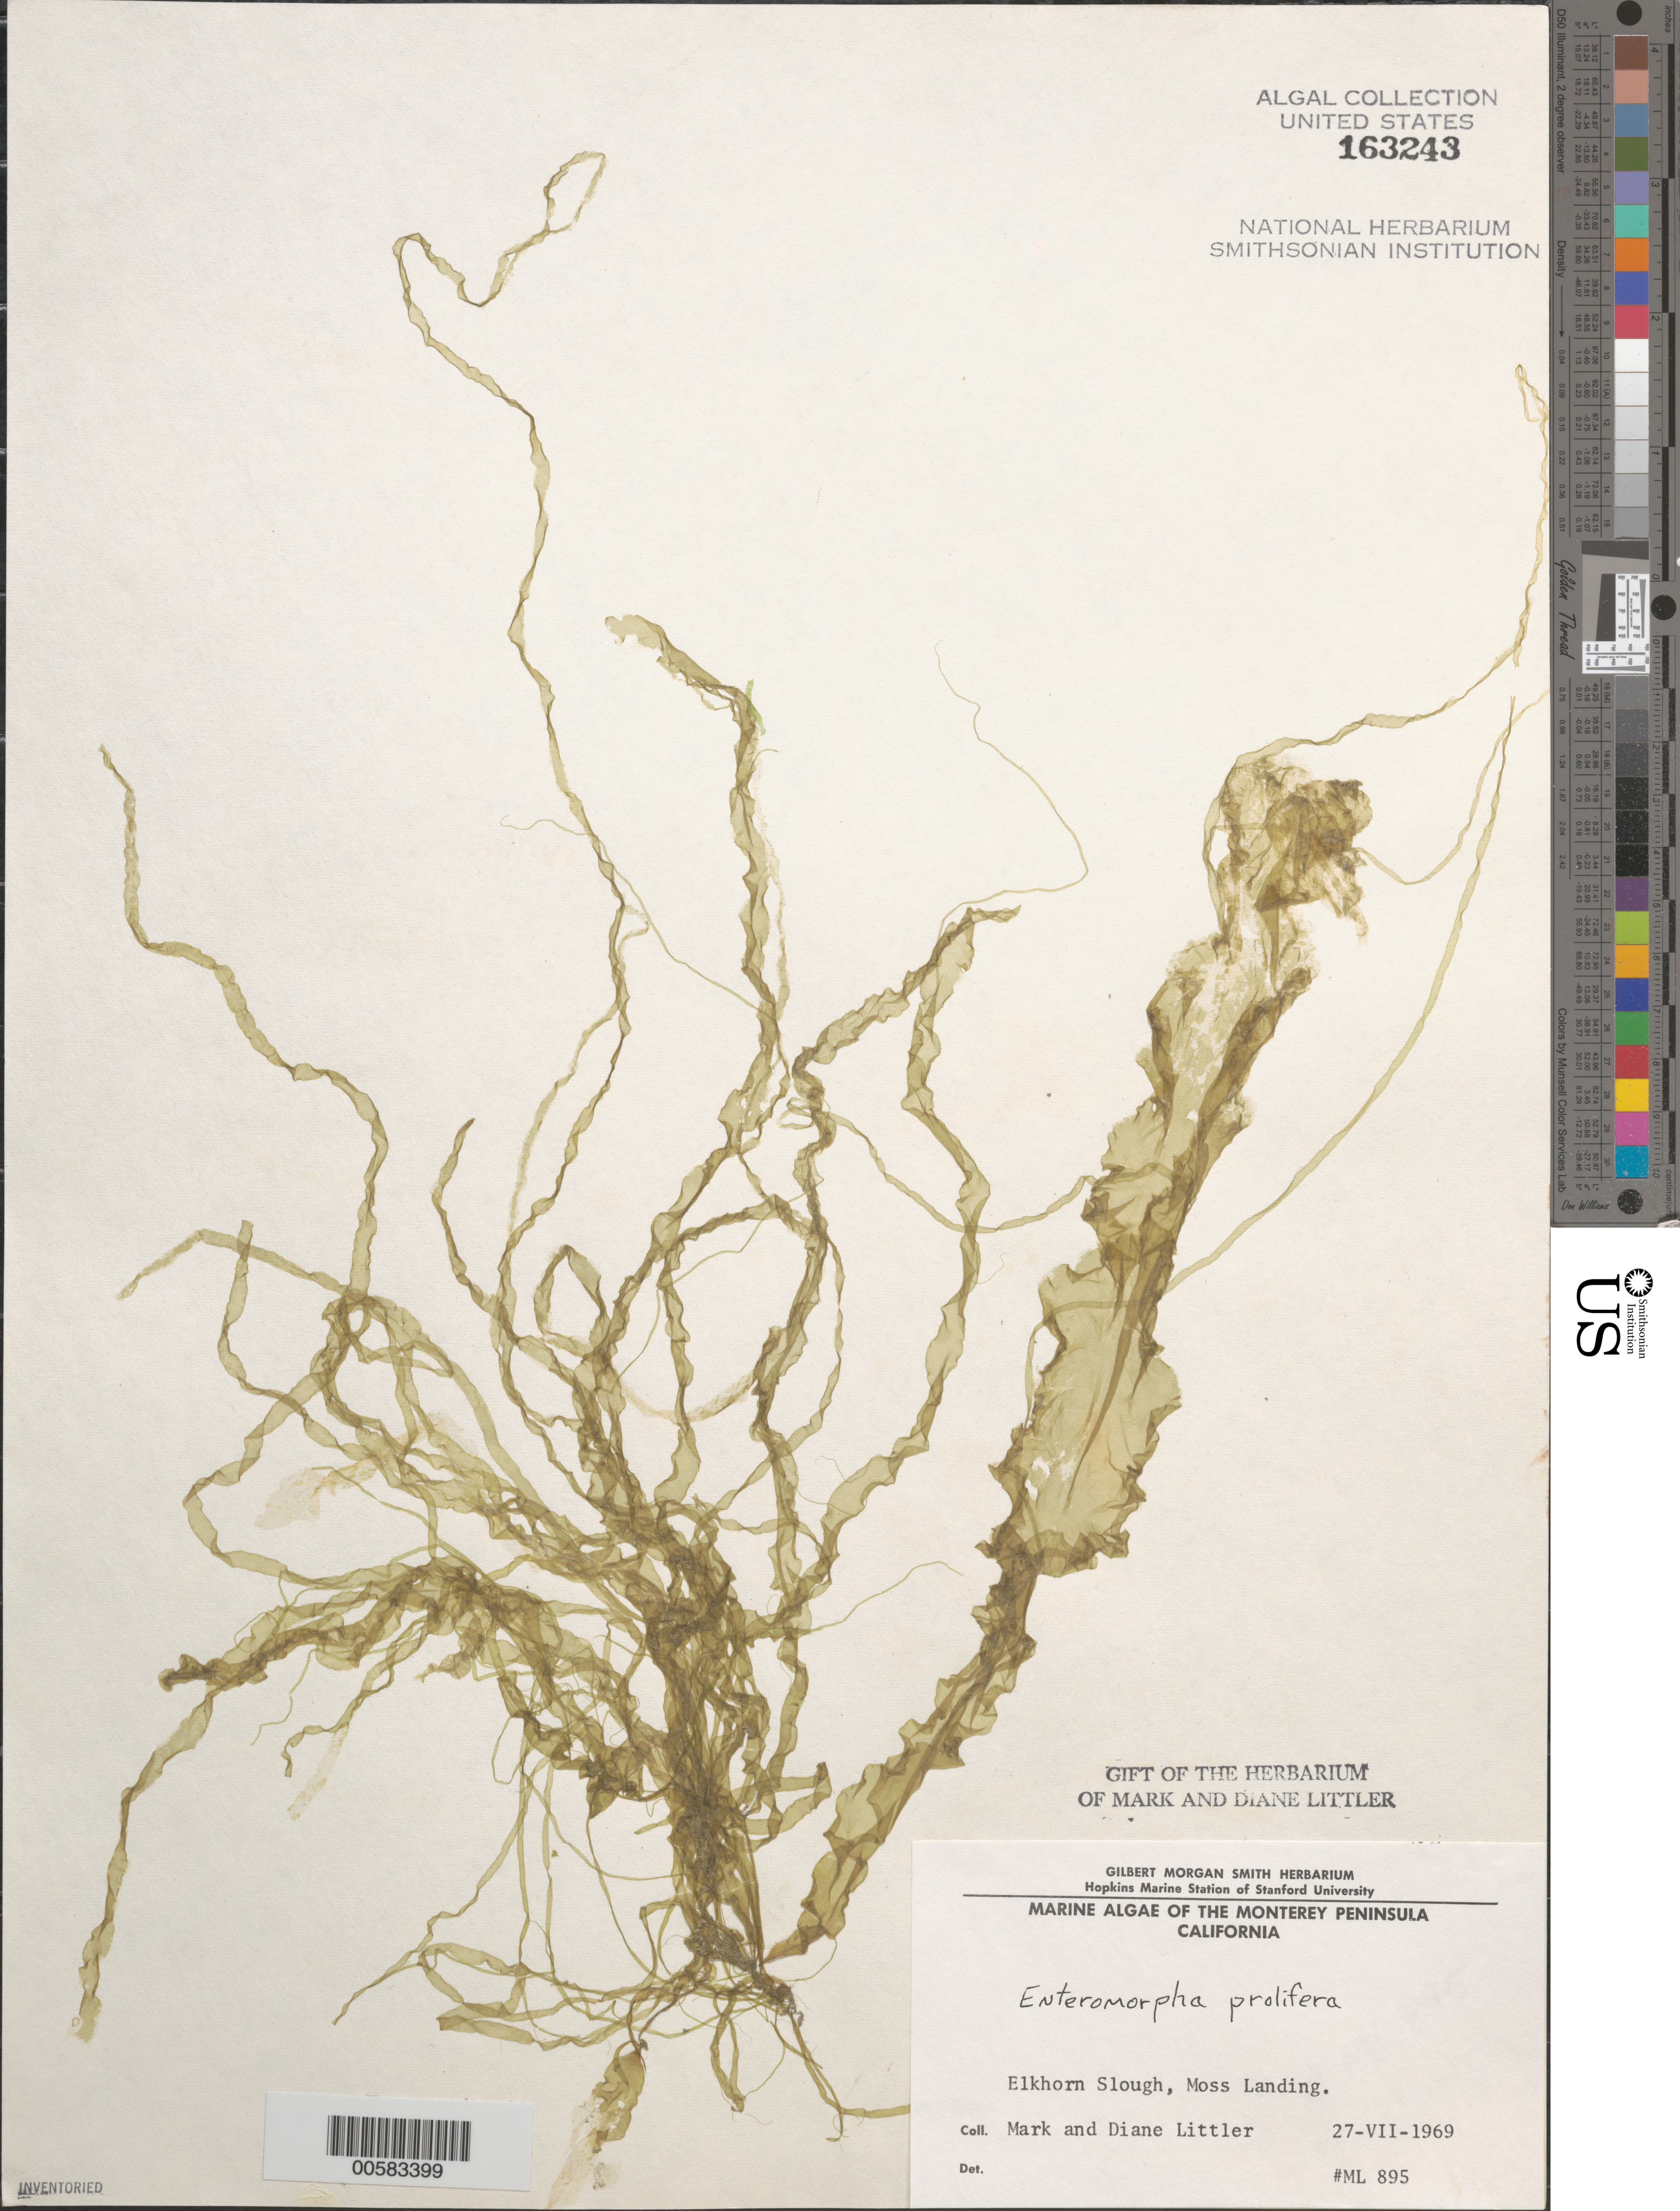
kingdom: Plantae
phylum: Chlorophyta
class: Ulvophyceae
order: Ulvales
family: Ulvaceae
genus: Ulva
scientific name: Ulva prolifera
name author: O.F. Müller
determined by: Algae name updating Project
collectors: M. M. Littler & D. S. Littler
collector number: ML 895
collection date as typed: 27 Jul 1969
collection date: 1969-07-27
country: United States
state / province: California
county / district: Monterey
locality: Elkhorn Slough, Moss Landing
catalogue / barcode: US 163243